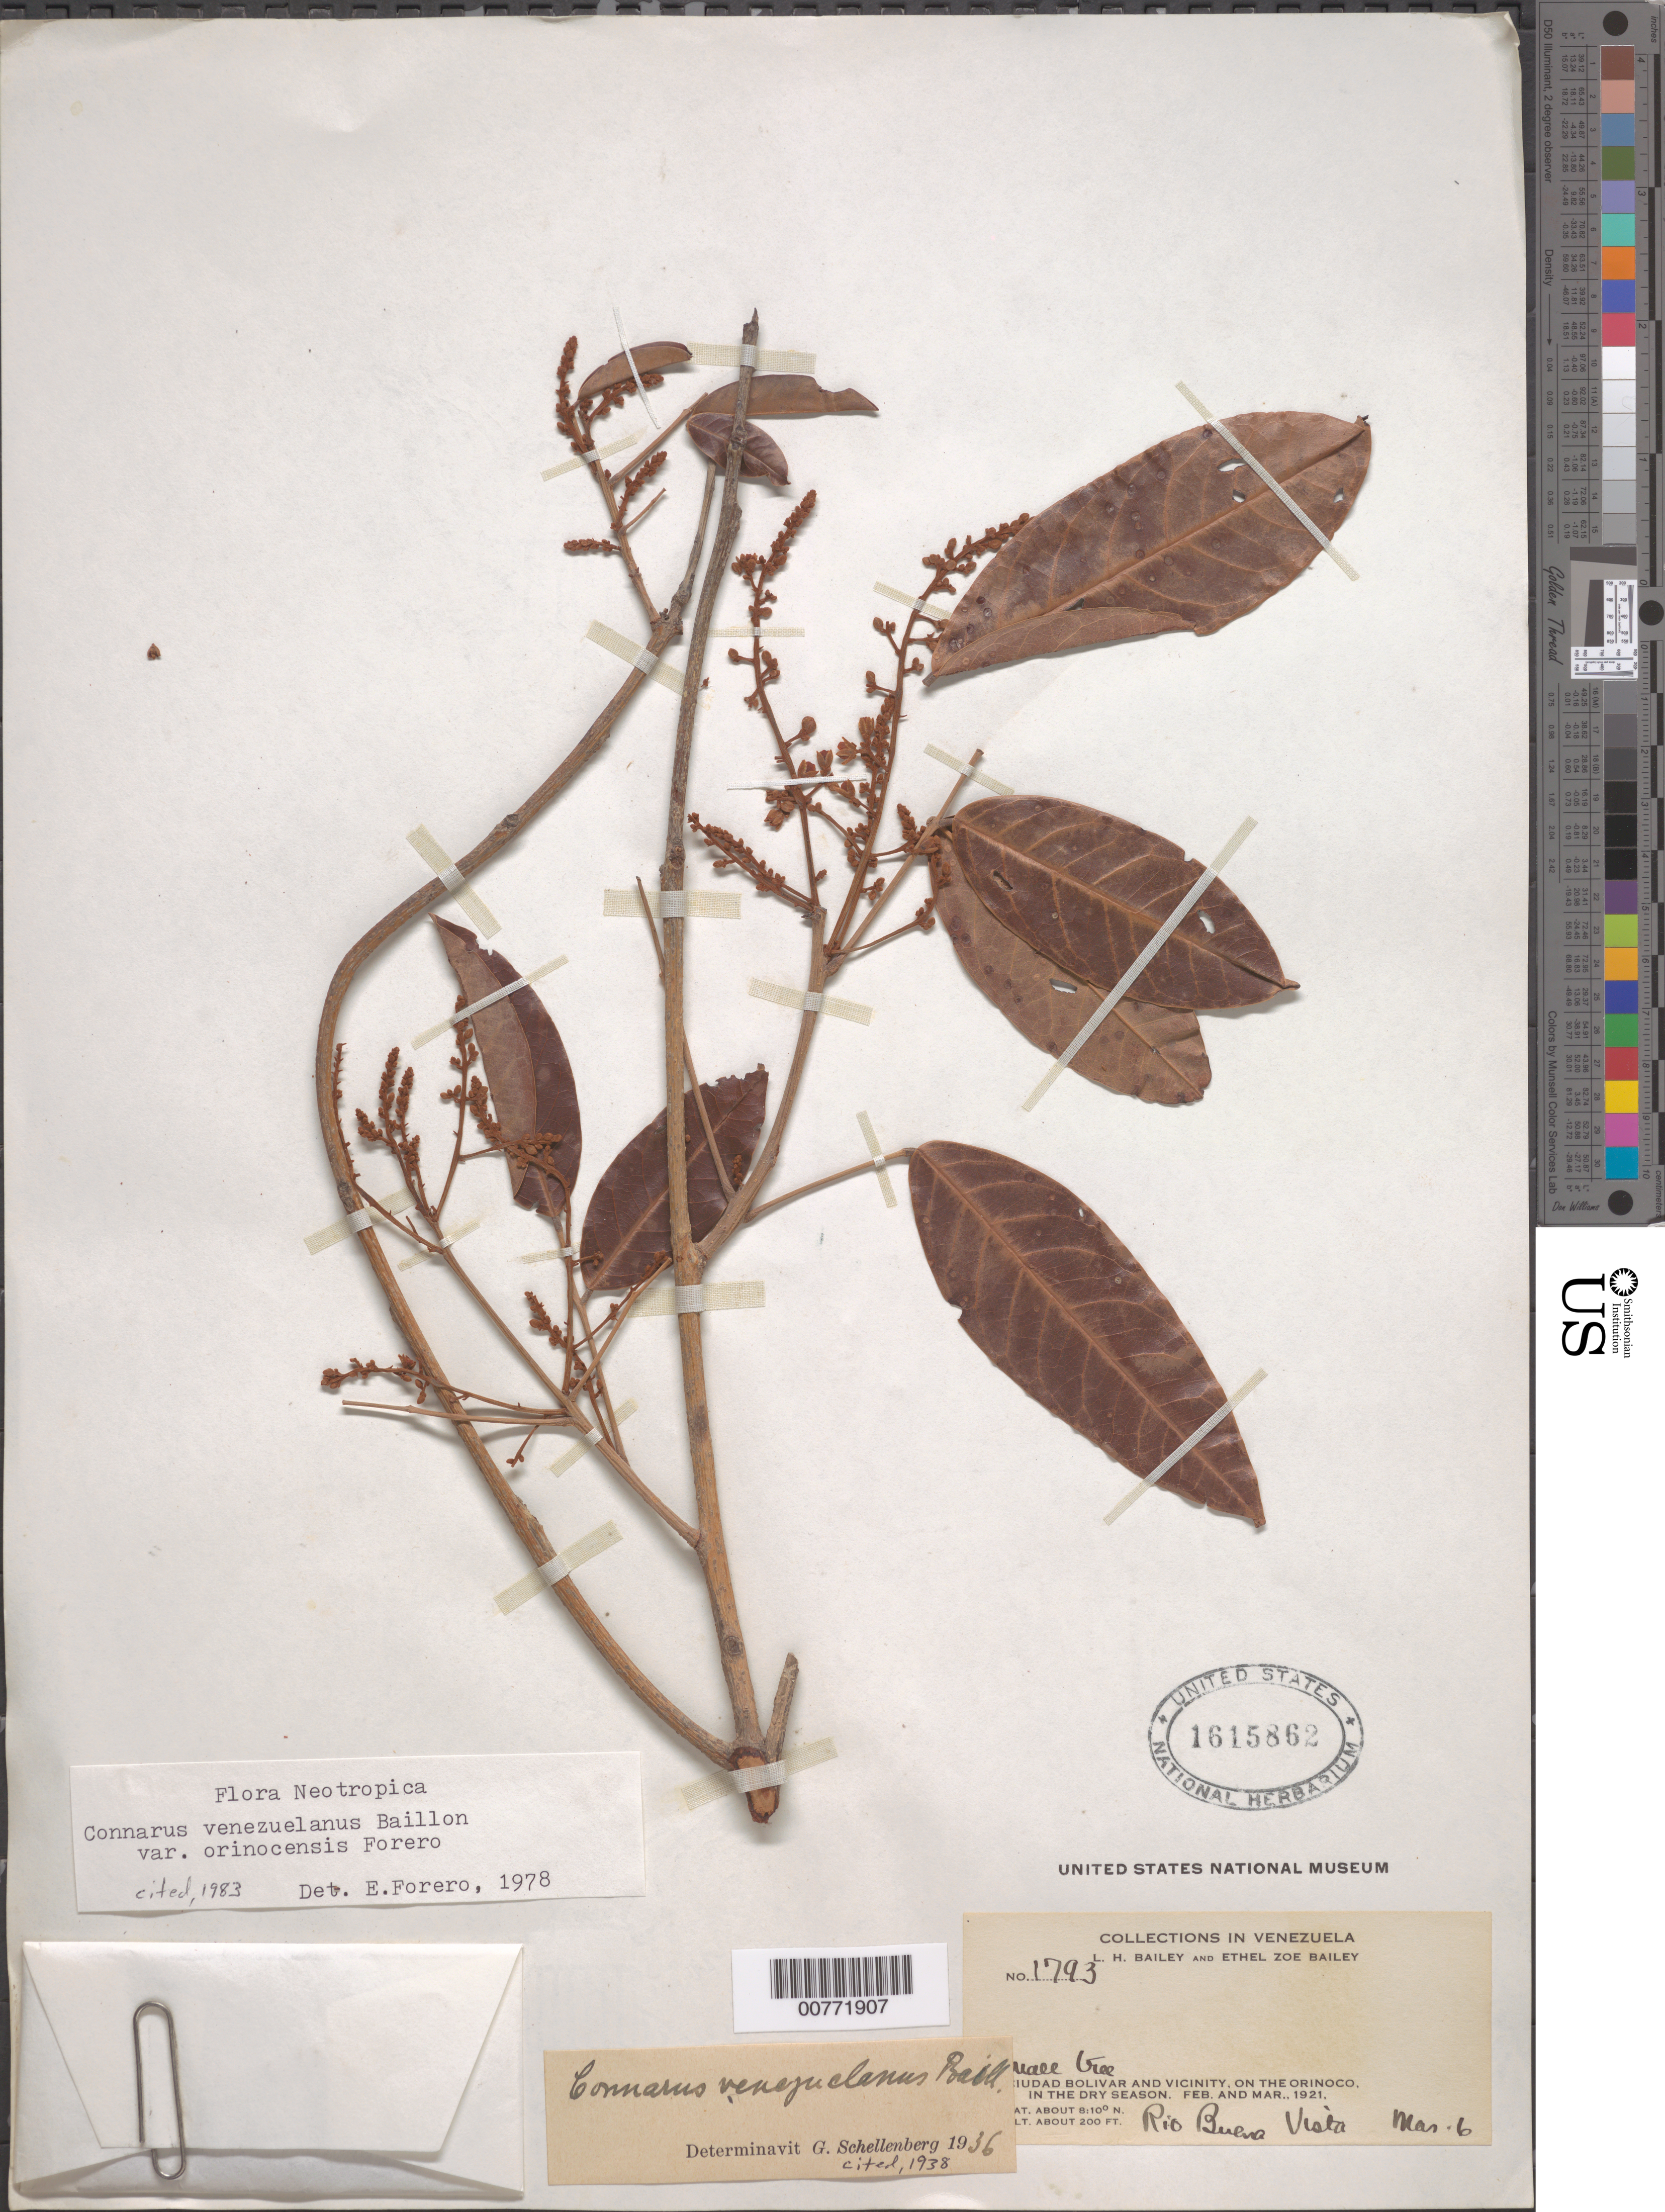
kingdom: Plantae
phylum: Tracheophyta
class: Magnoliopsida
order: Oxalidales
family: Connaraceae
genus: Connarus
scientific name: Connarus venezuelanus var. orinocensis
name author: Forero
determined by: Forero, E.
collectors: L. H. Bailey & E. Z. Bailey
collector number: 1793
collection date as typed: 6-Mar-21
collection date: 1921-03-06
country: Venezuela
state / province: Bolívar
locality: Ciudad Bolívar and vicinity, Río Buena Vista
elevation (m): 61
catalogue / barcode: US 1615862